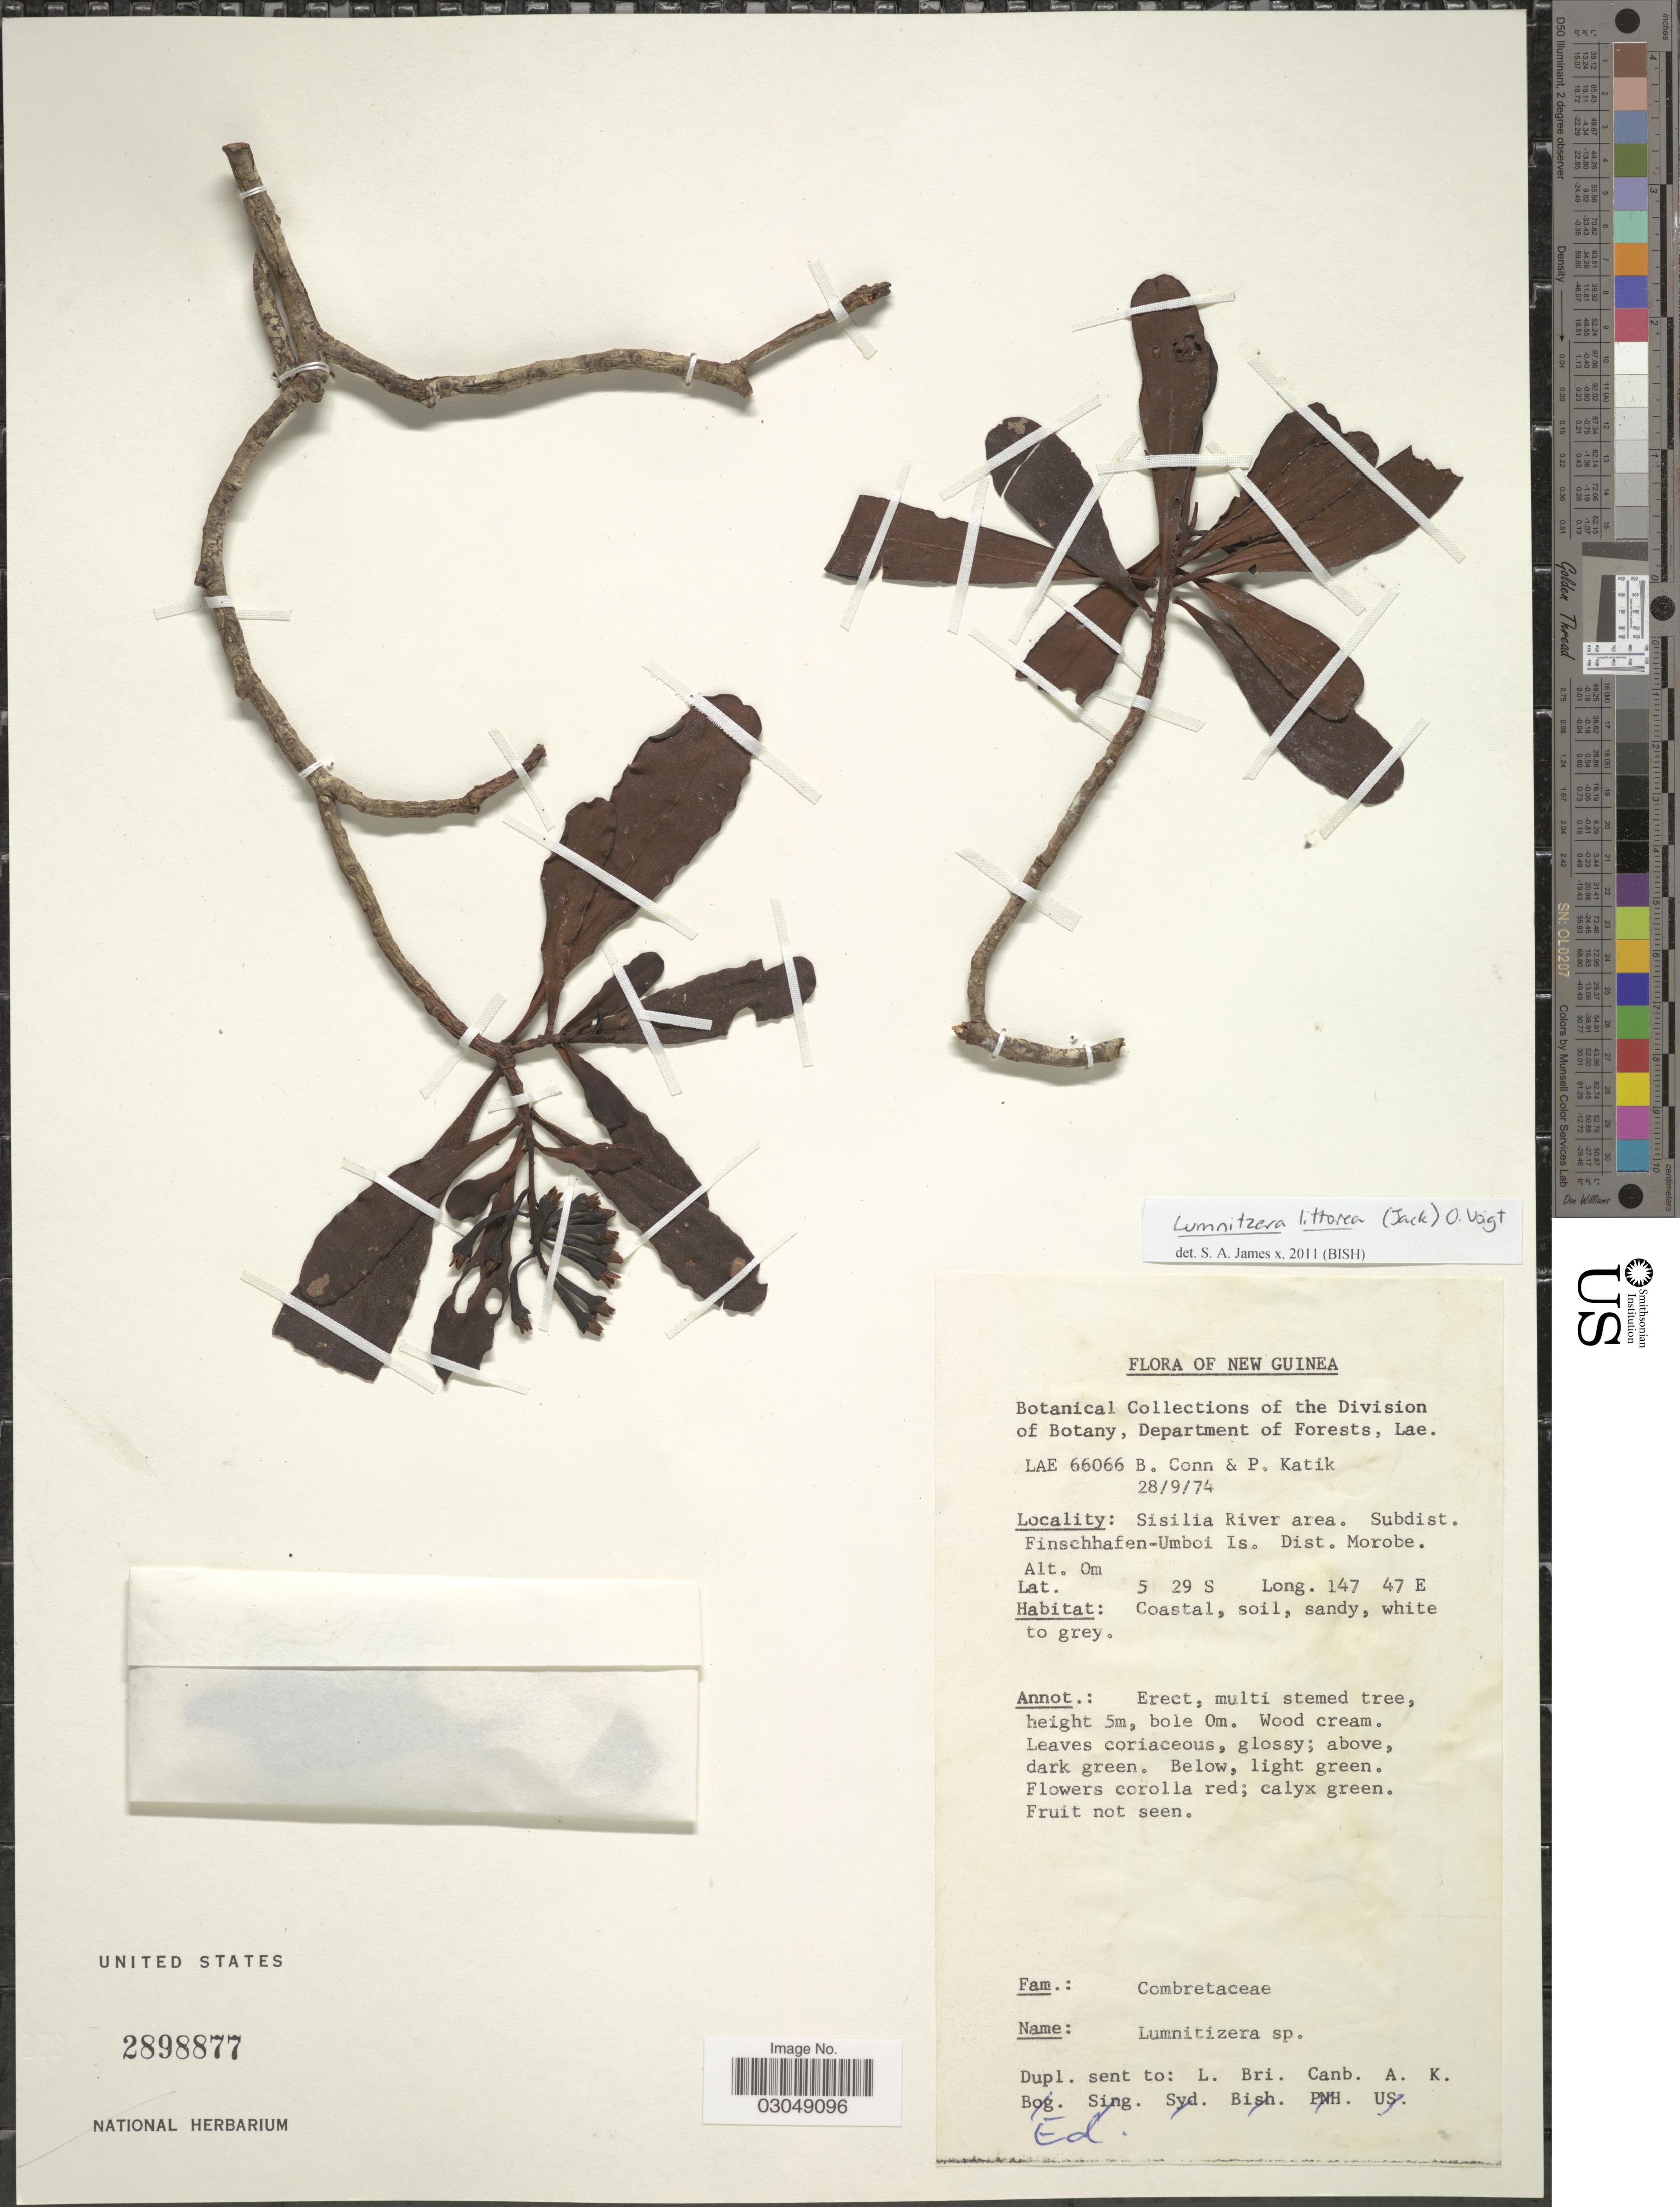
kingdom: Plantae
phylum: Tracheophyta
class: Magnoliopsida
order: Myrtales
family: Combretaceae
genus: Lumnitzera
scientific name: Lumnitzera littorea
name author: (Jack) Voight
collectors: B. Conn & P. Katik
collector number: LAE66066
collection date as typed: Transcribed d/m/y: 28/9/74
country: Papua New Guinea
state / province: Morobe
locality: New Guinea. Sisilia River area. Subdist. Finschhaffen-Umboi Is. Dist. Morobe.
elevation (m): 0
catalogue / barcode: US 2898877